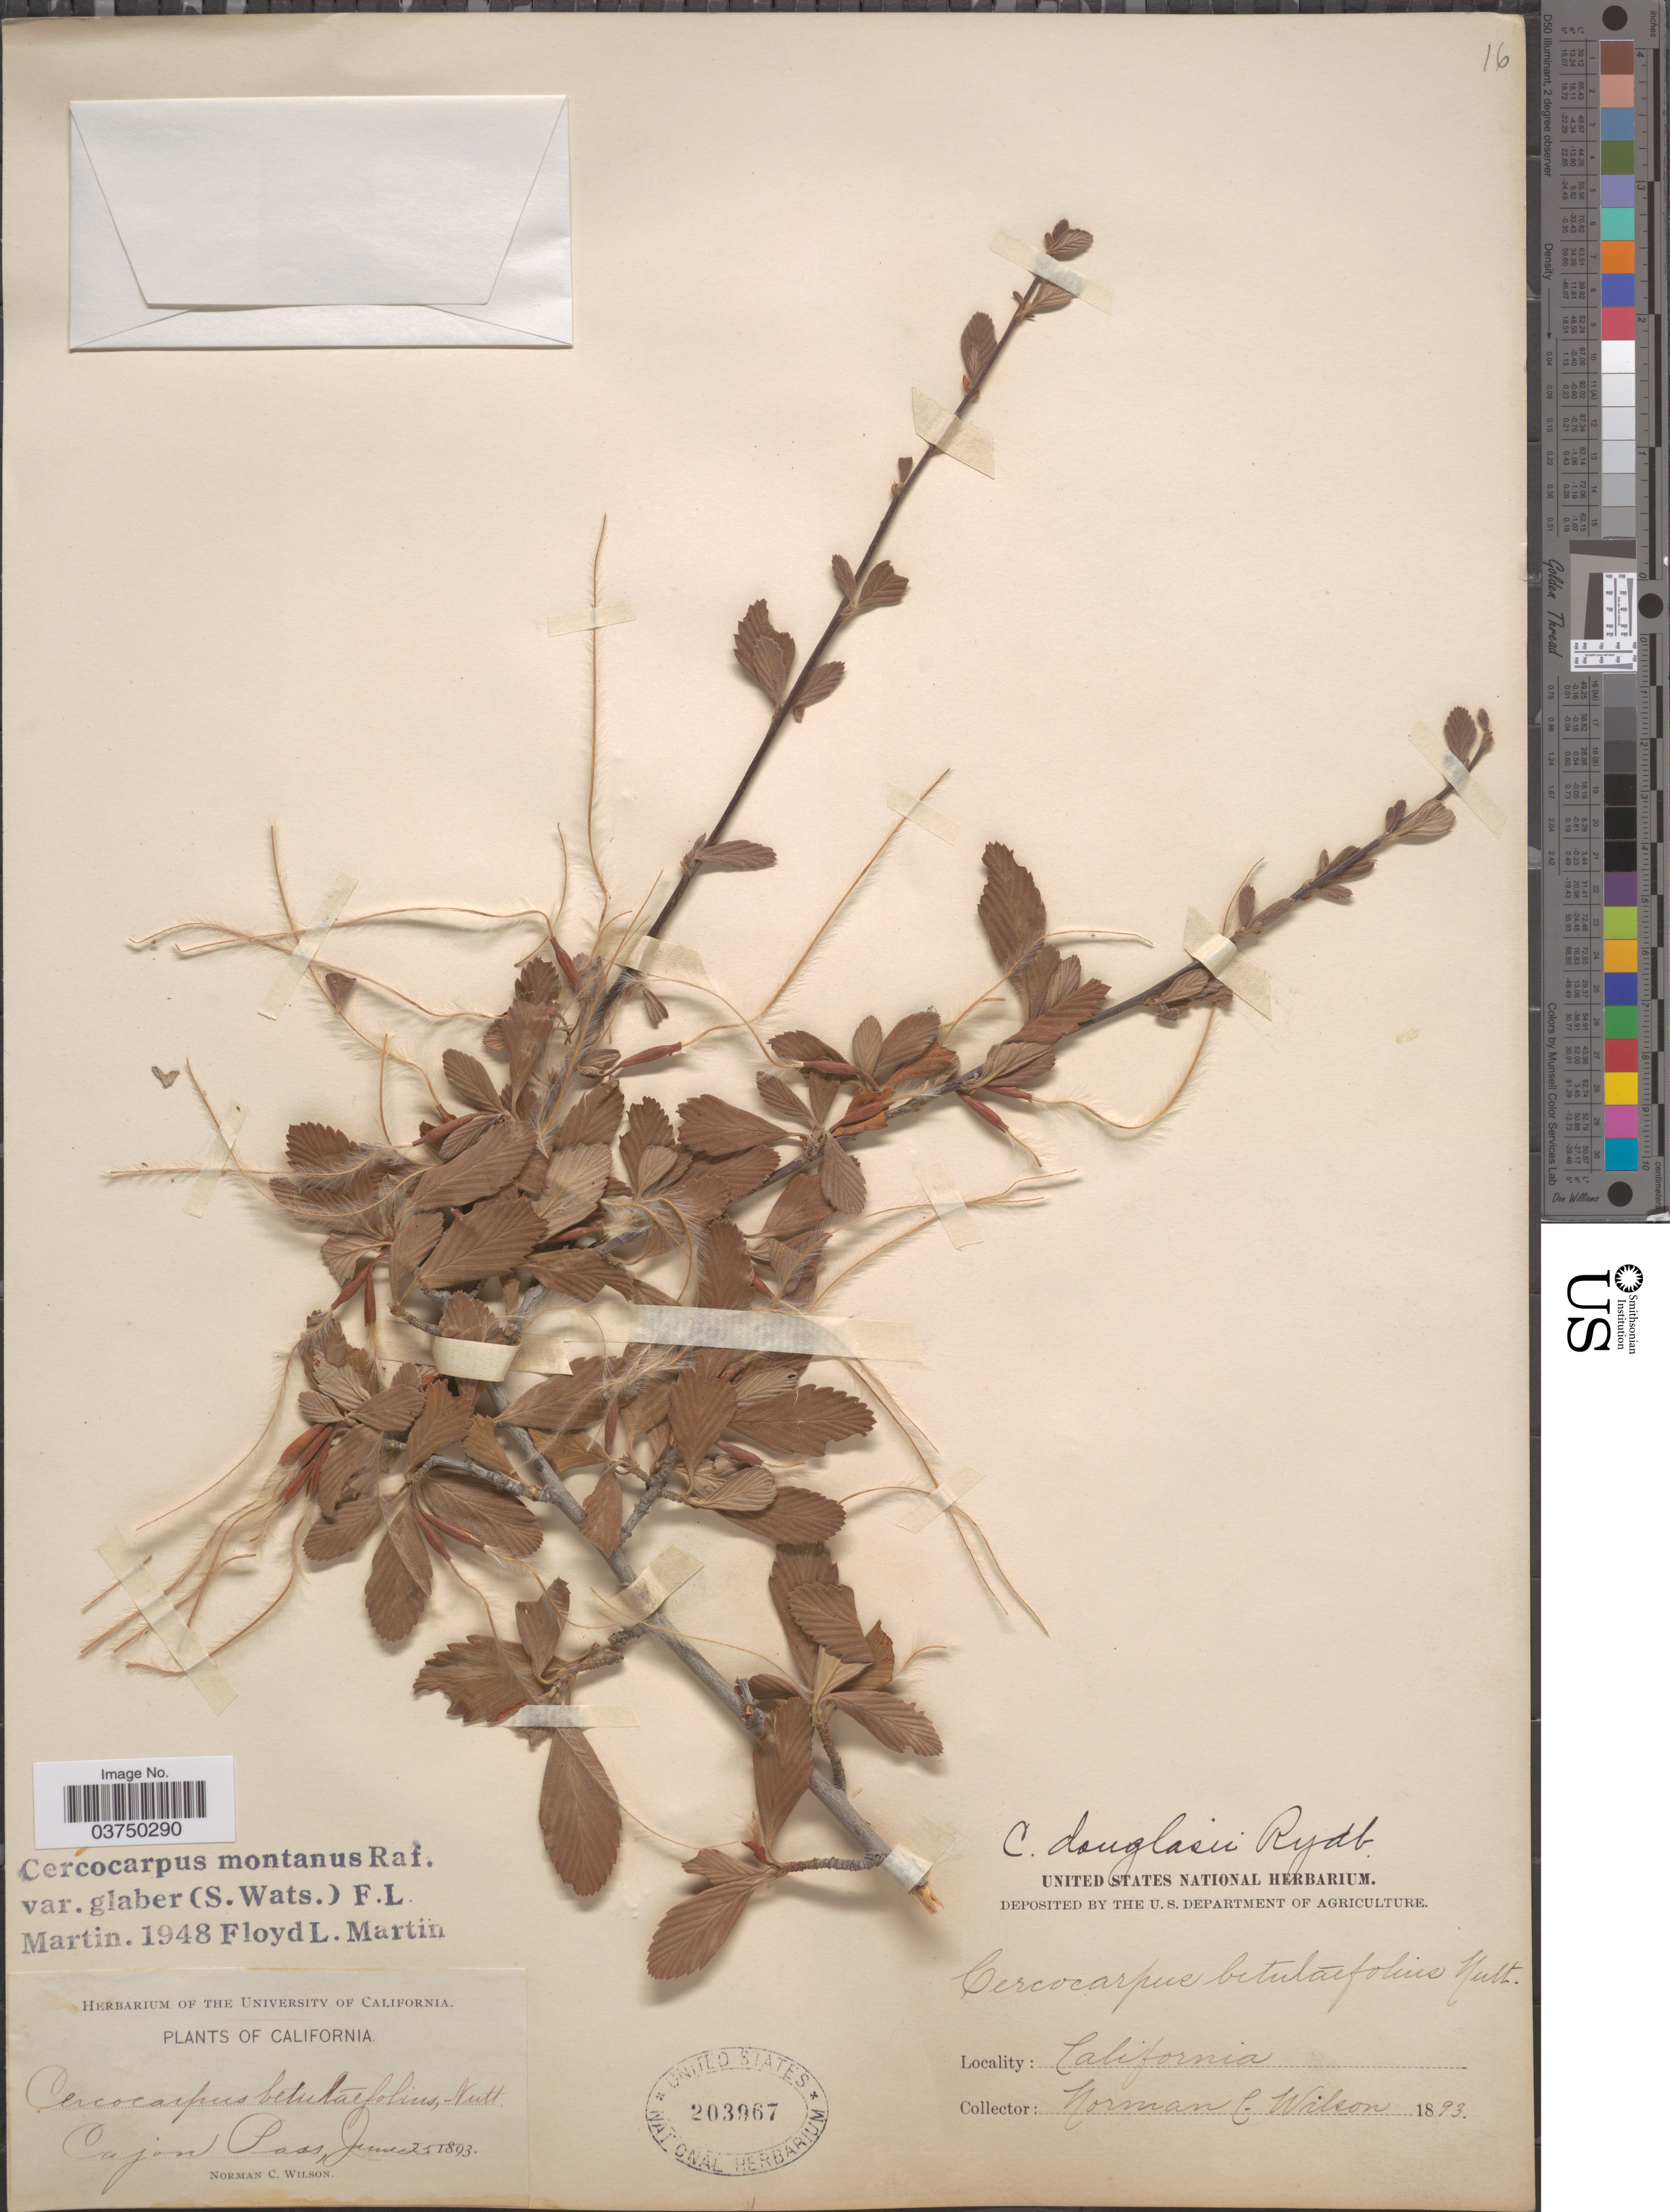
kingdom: Plantae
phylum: Tracheophyta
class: Magnoliopsida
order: Rosales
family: Rosaceae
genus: Cercocarpus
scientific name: Cercocarpus montanus var. glaber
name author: (S. Watson) F.L. Martin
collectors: N. C. Wilson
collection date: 1893-06-25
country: United States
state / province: California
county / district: San Bernardino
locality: Cajon Pass.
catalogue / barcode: US 203967